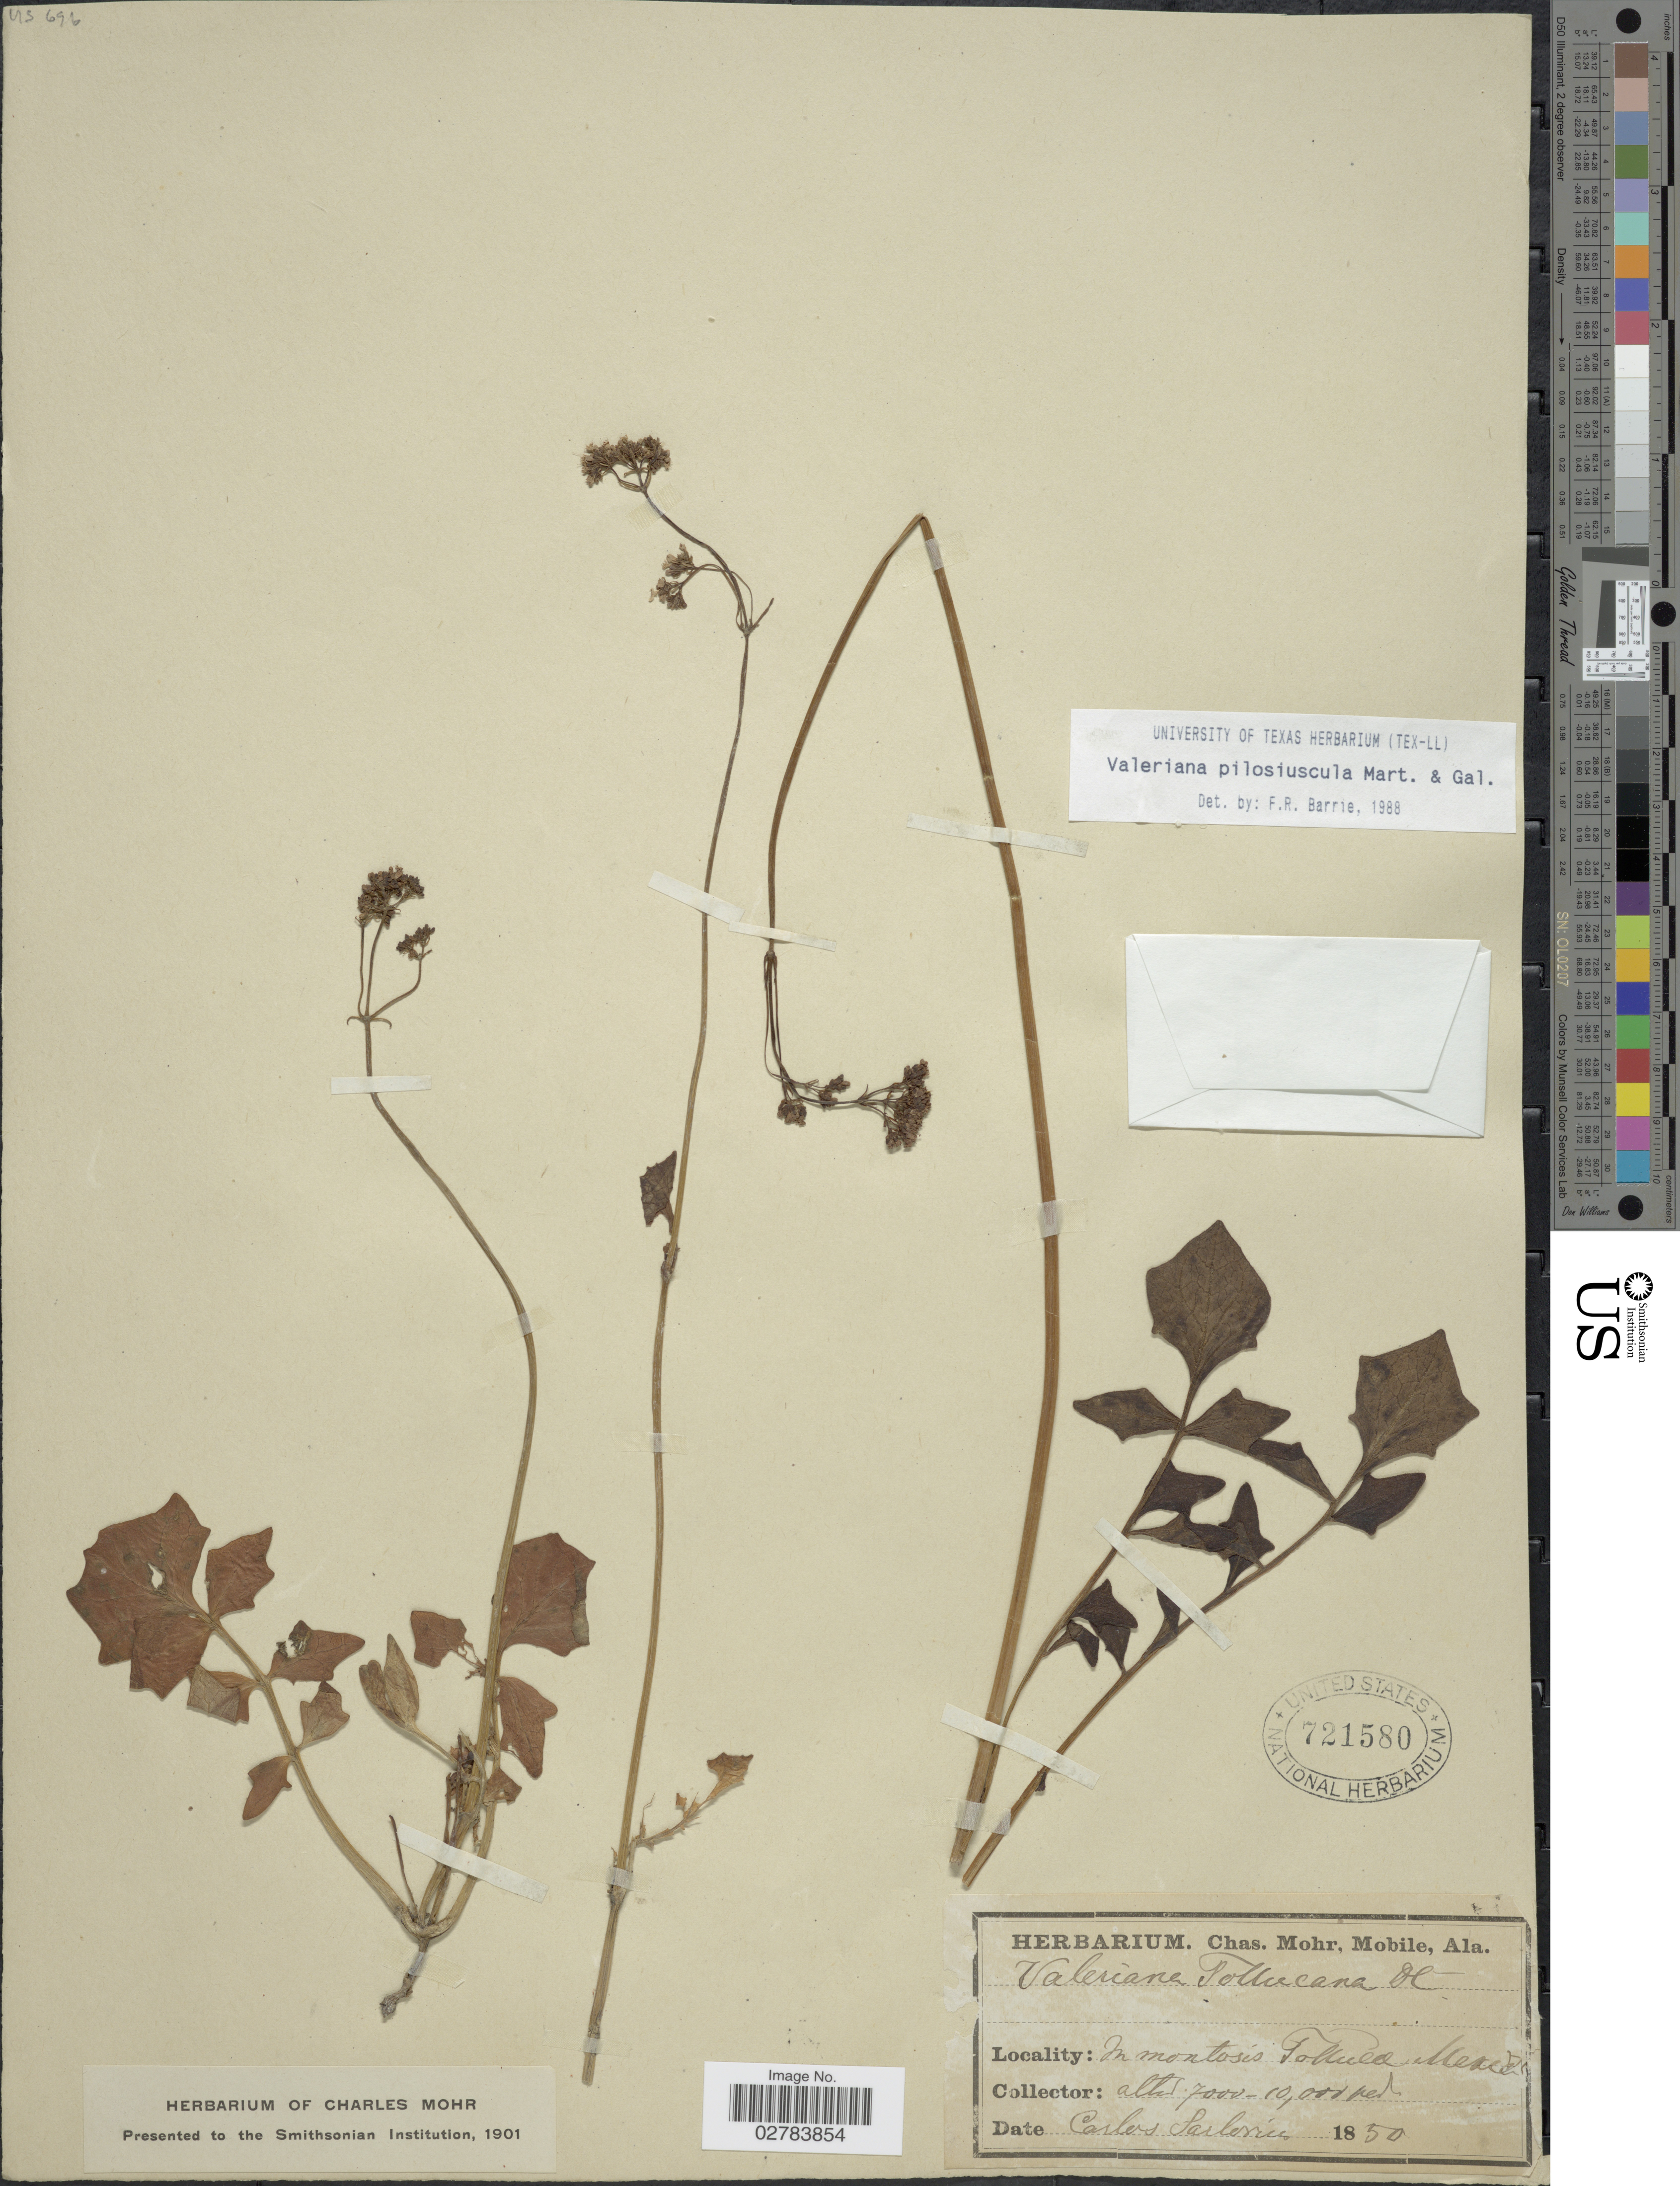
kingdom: Plantae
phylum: Tracheophyta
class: Magnoliopsida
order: Dipsacales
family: Caprifoliaceae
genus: Valeriana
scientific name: Valeriana pilosiuscula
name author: M. Martens & Galeotti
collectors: C. Sarlories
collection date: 1850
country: Mexico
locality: In montosis Tolluca.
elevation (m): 2134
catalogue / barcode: US 721580